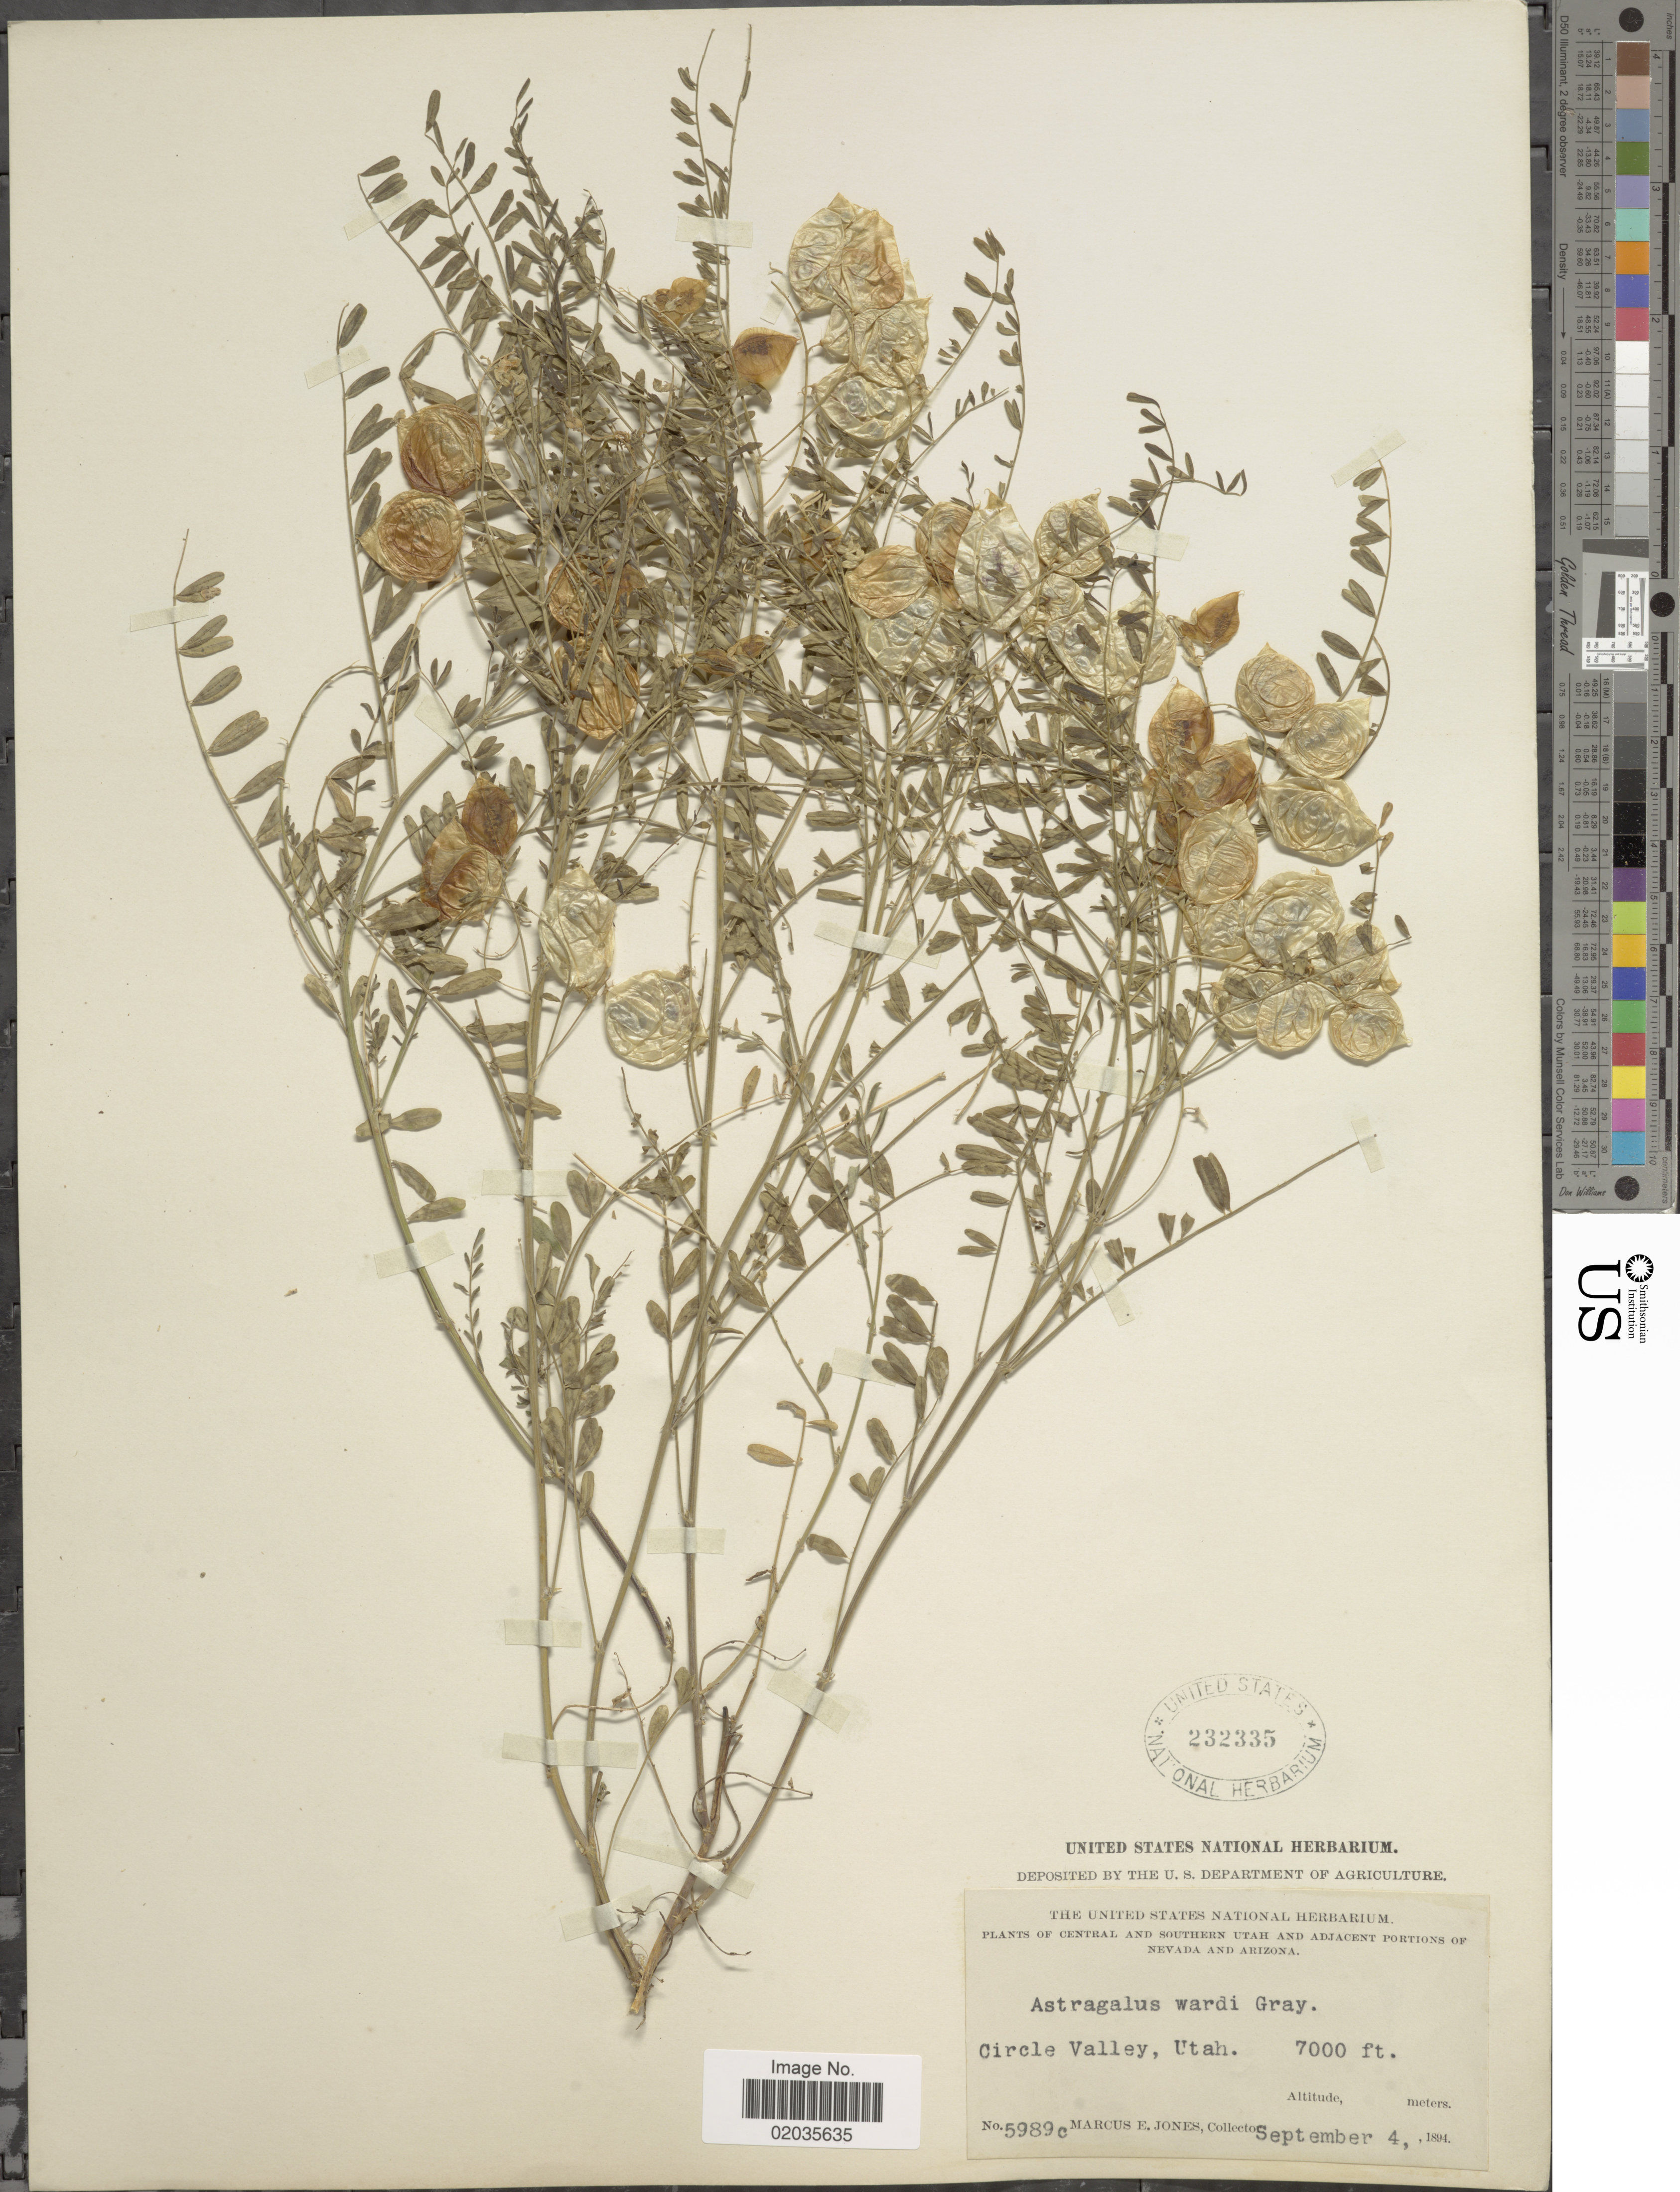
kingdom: Plantae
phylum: Tracheophyta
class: Magnoliopsida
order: Fabales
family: Fabaceae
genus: Astragalus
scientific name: Astragalus wardii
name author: A. Gray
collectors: M. E. Jones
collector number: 5989c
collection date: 1894-09-04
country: United States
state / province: Utah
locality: Central and southern Utah. Circle Valley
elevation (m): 2134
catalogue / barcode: US 232335